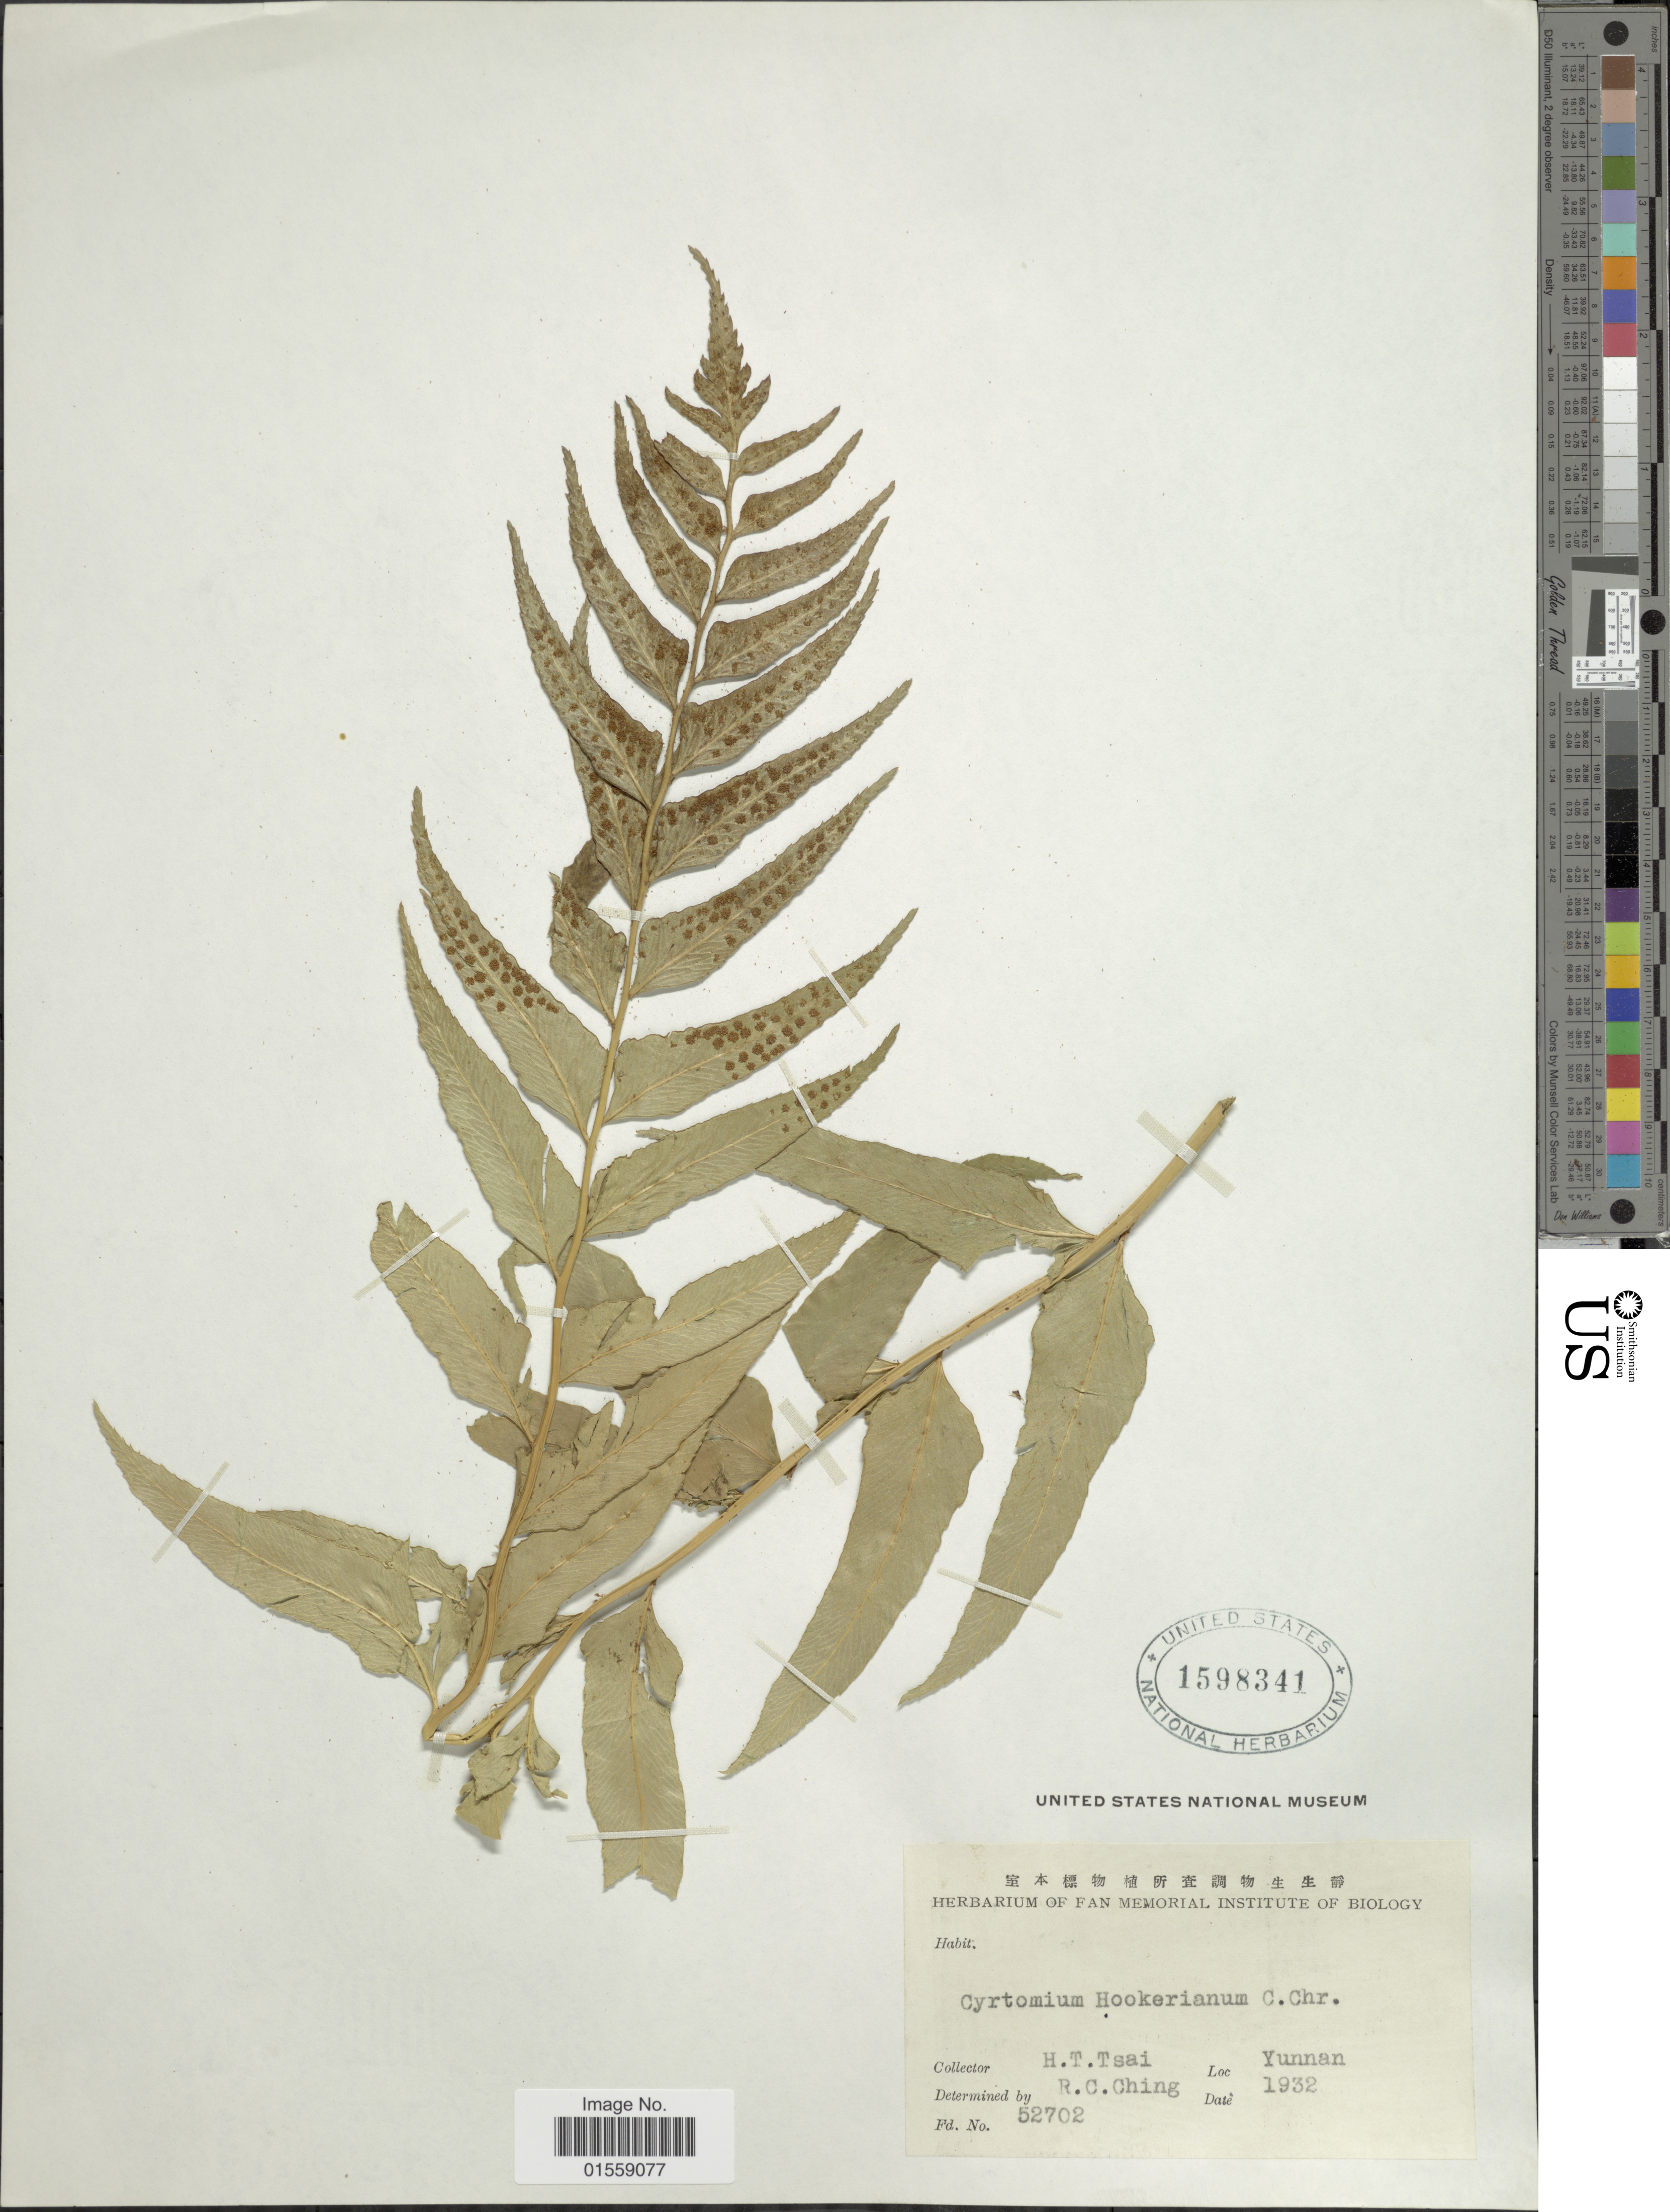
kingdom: Plantae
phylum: Tracheophyta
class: Polypodiopsida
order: Polypodiales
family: Dryopteridaceae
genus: Polystichum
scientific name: Polystichum hookerianum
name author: (C. Presl) C. Chr.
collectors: H. Tsai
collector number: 52702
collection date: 1932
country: China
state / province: Yunnan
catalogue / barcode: US 1598341